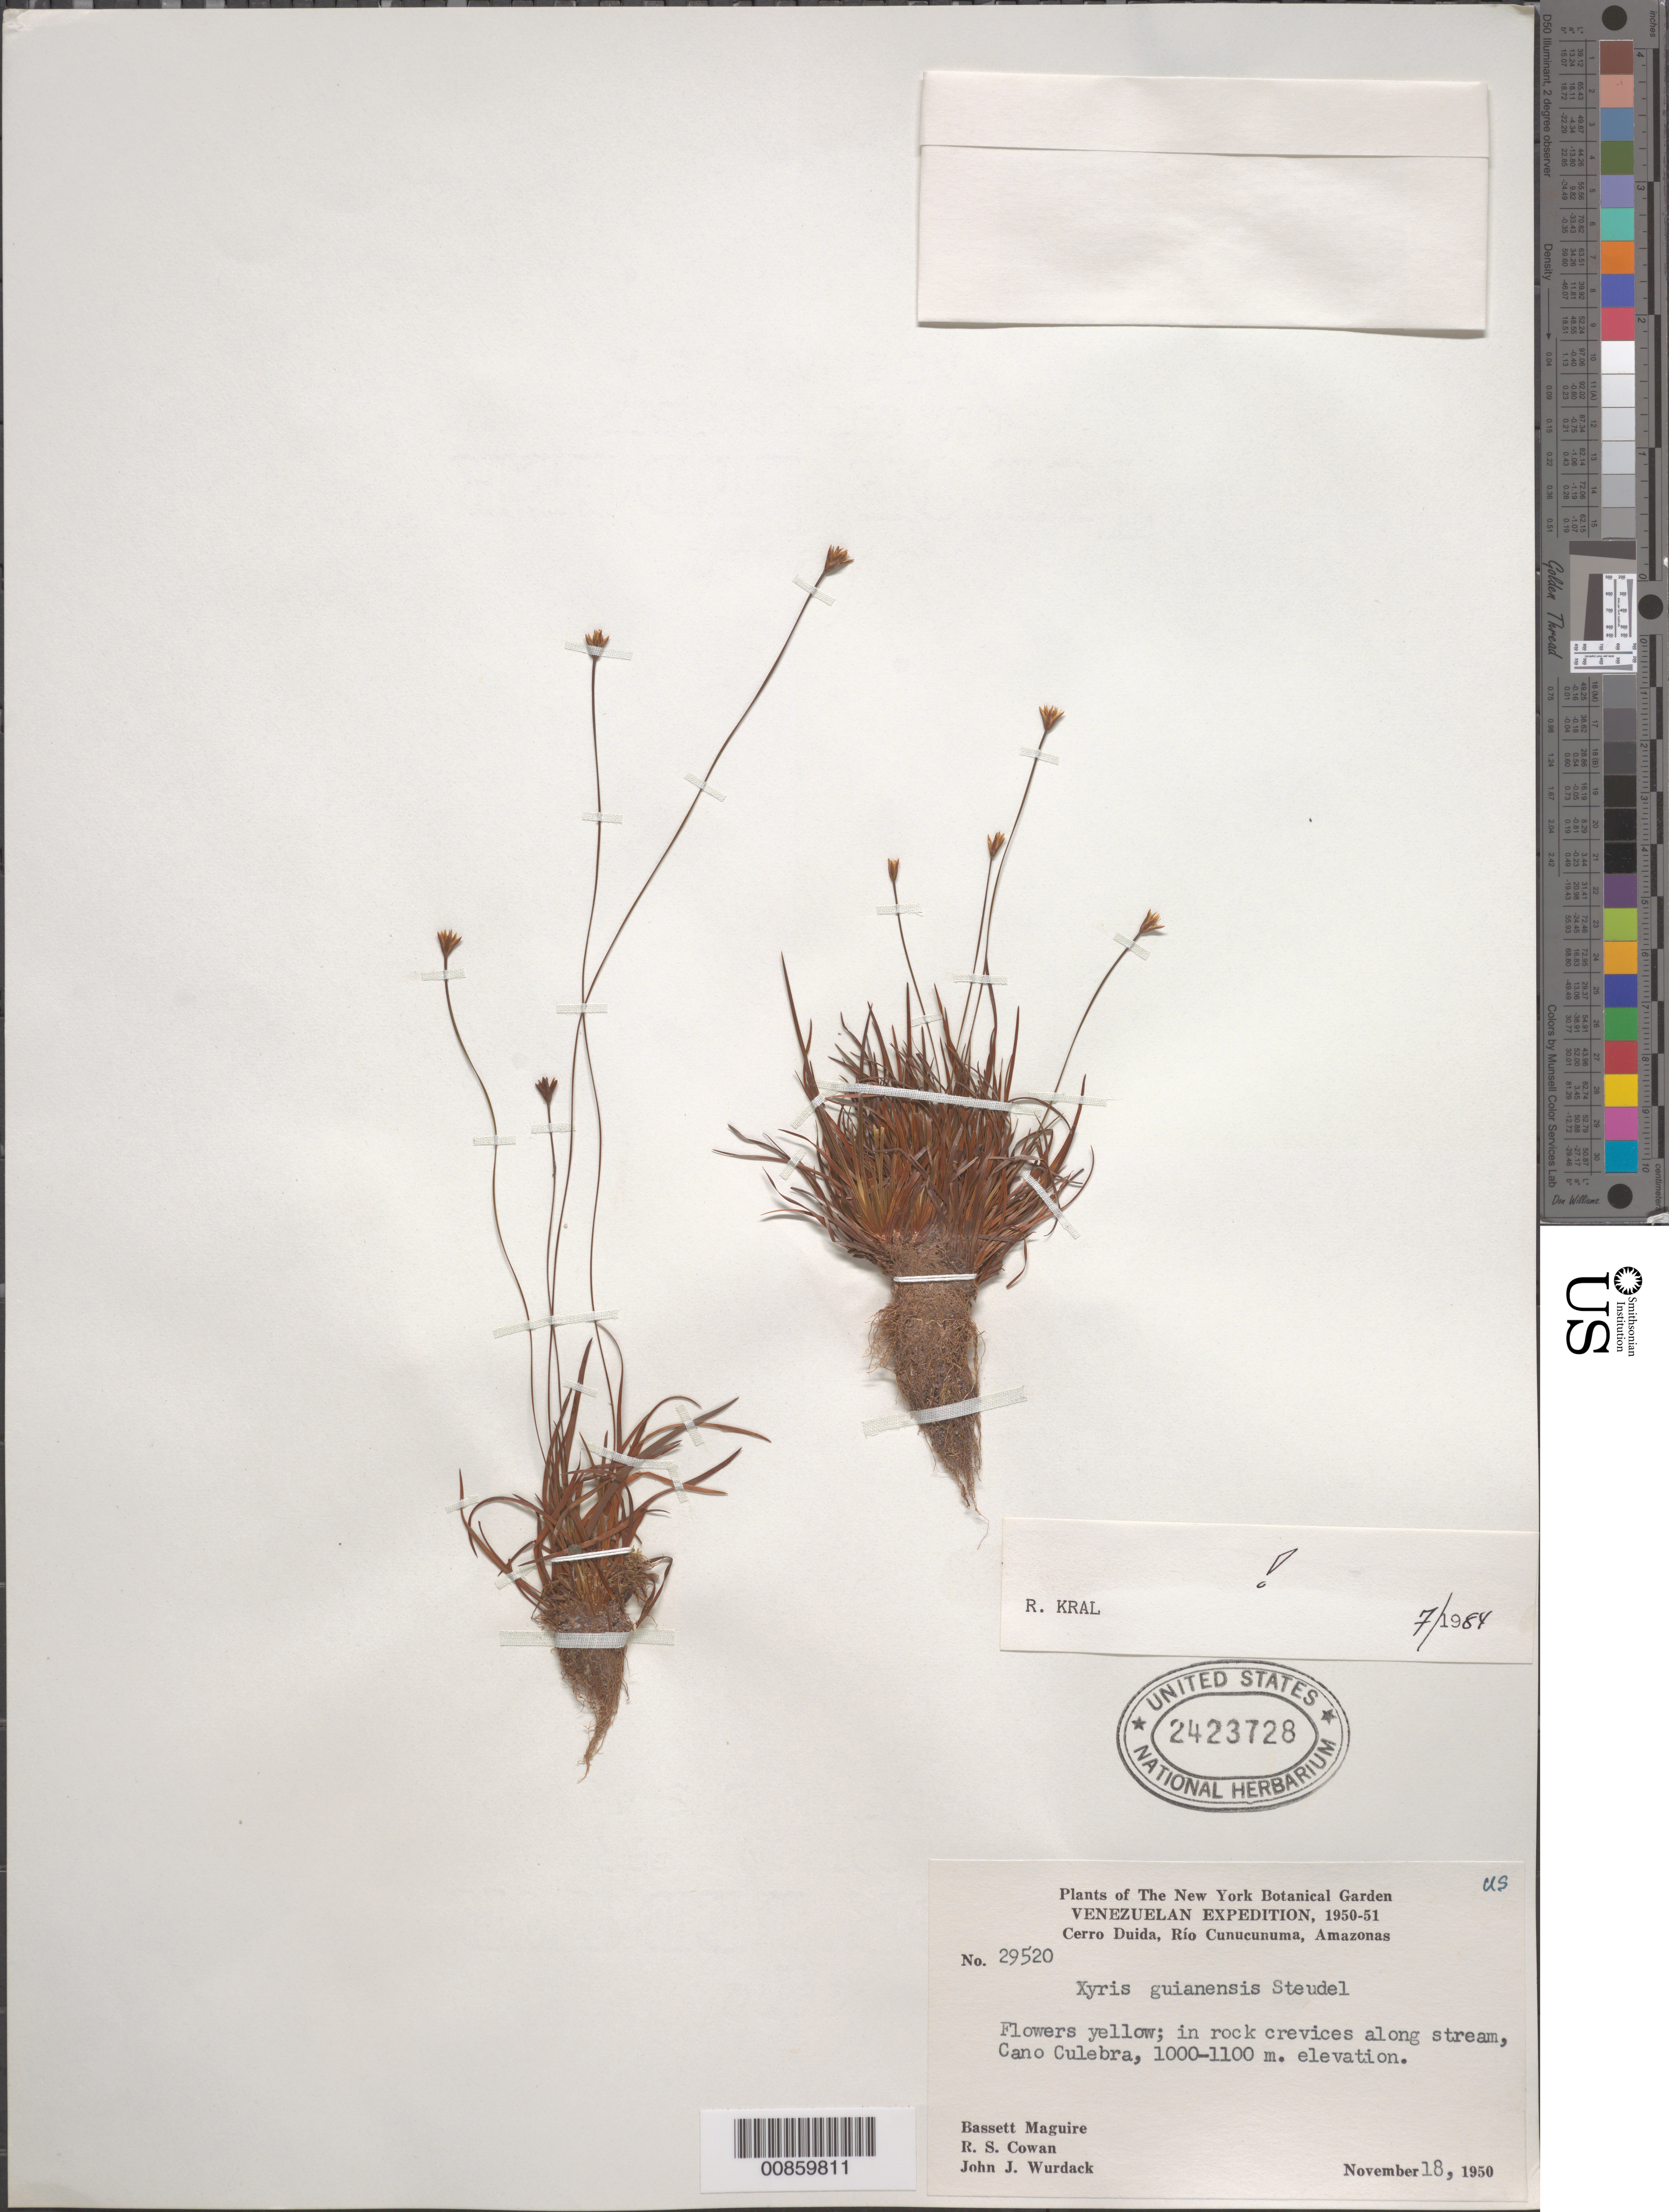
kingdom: Plantae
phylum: Tracheophyta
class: Liliopsida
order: Poales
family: Xyridaceae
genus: Xyris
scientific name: Xyris guianensis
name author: Steud.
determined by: Kral, Robert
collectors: B. Maguire, R. S. Cowan & J. J. Wurdack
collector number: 29520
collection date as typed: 18-Nov-50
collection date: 1950-11-18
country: Venezuela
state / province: Amazonas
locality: Cerro Duida, Río Cunucunuma, Caño Culebra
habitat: In rock crevices along stream.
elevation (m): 1000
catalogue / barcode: US 2423728